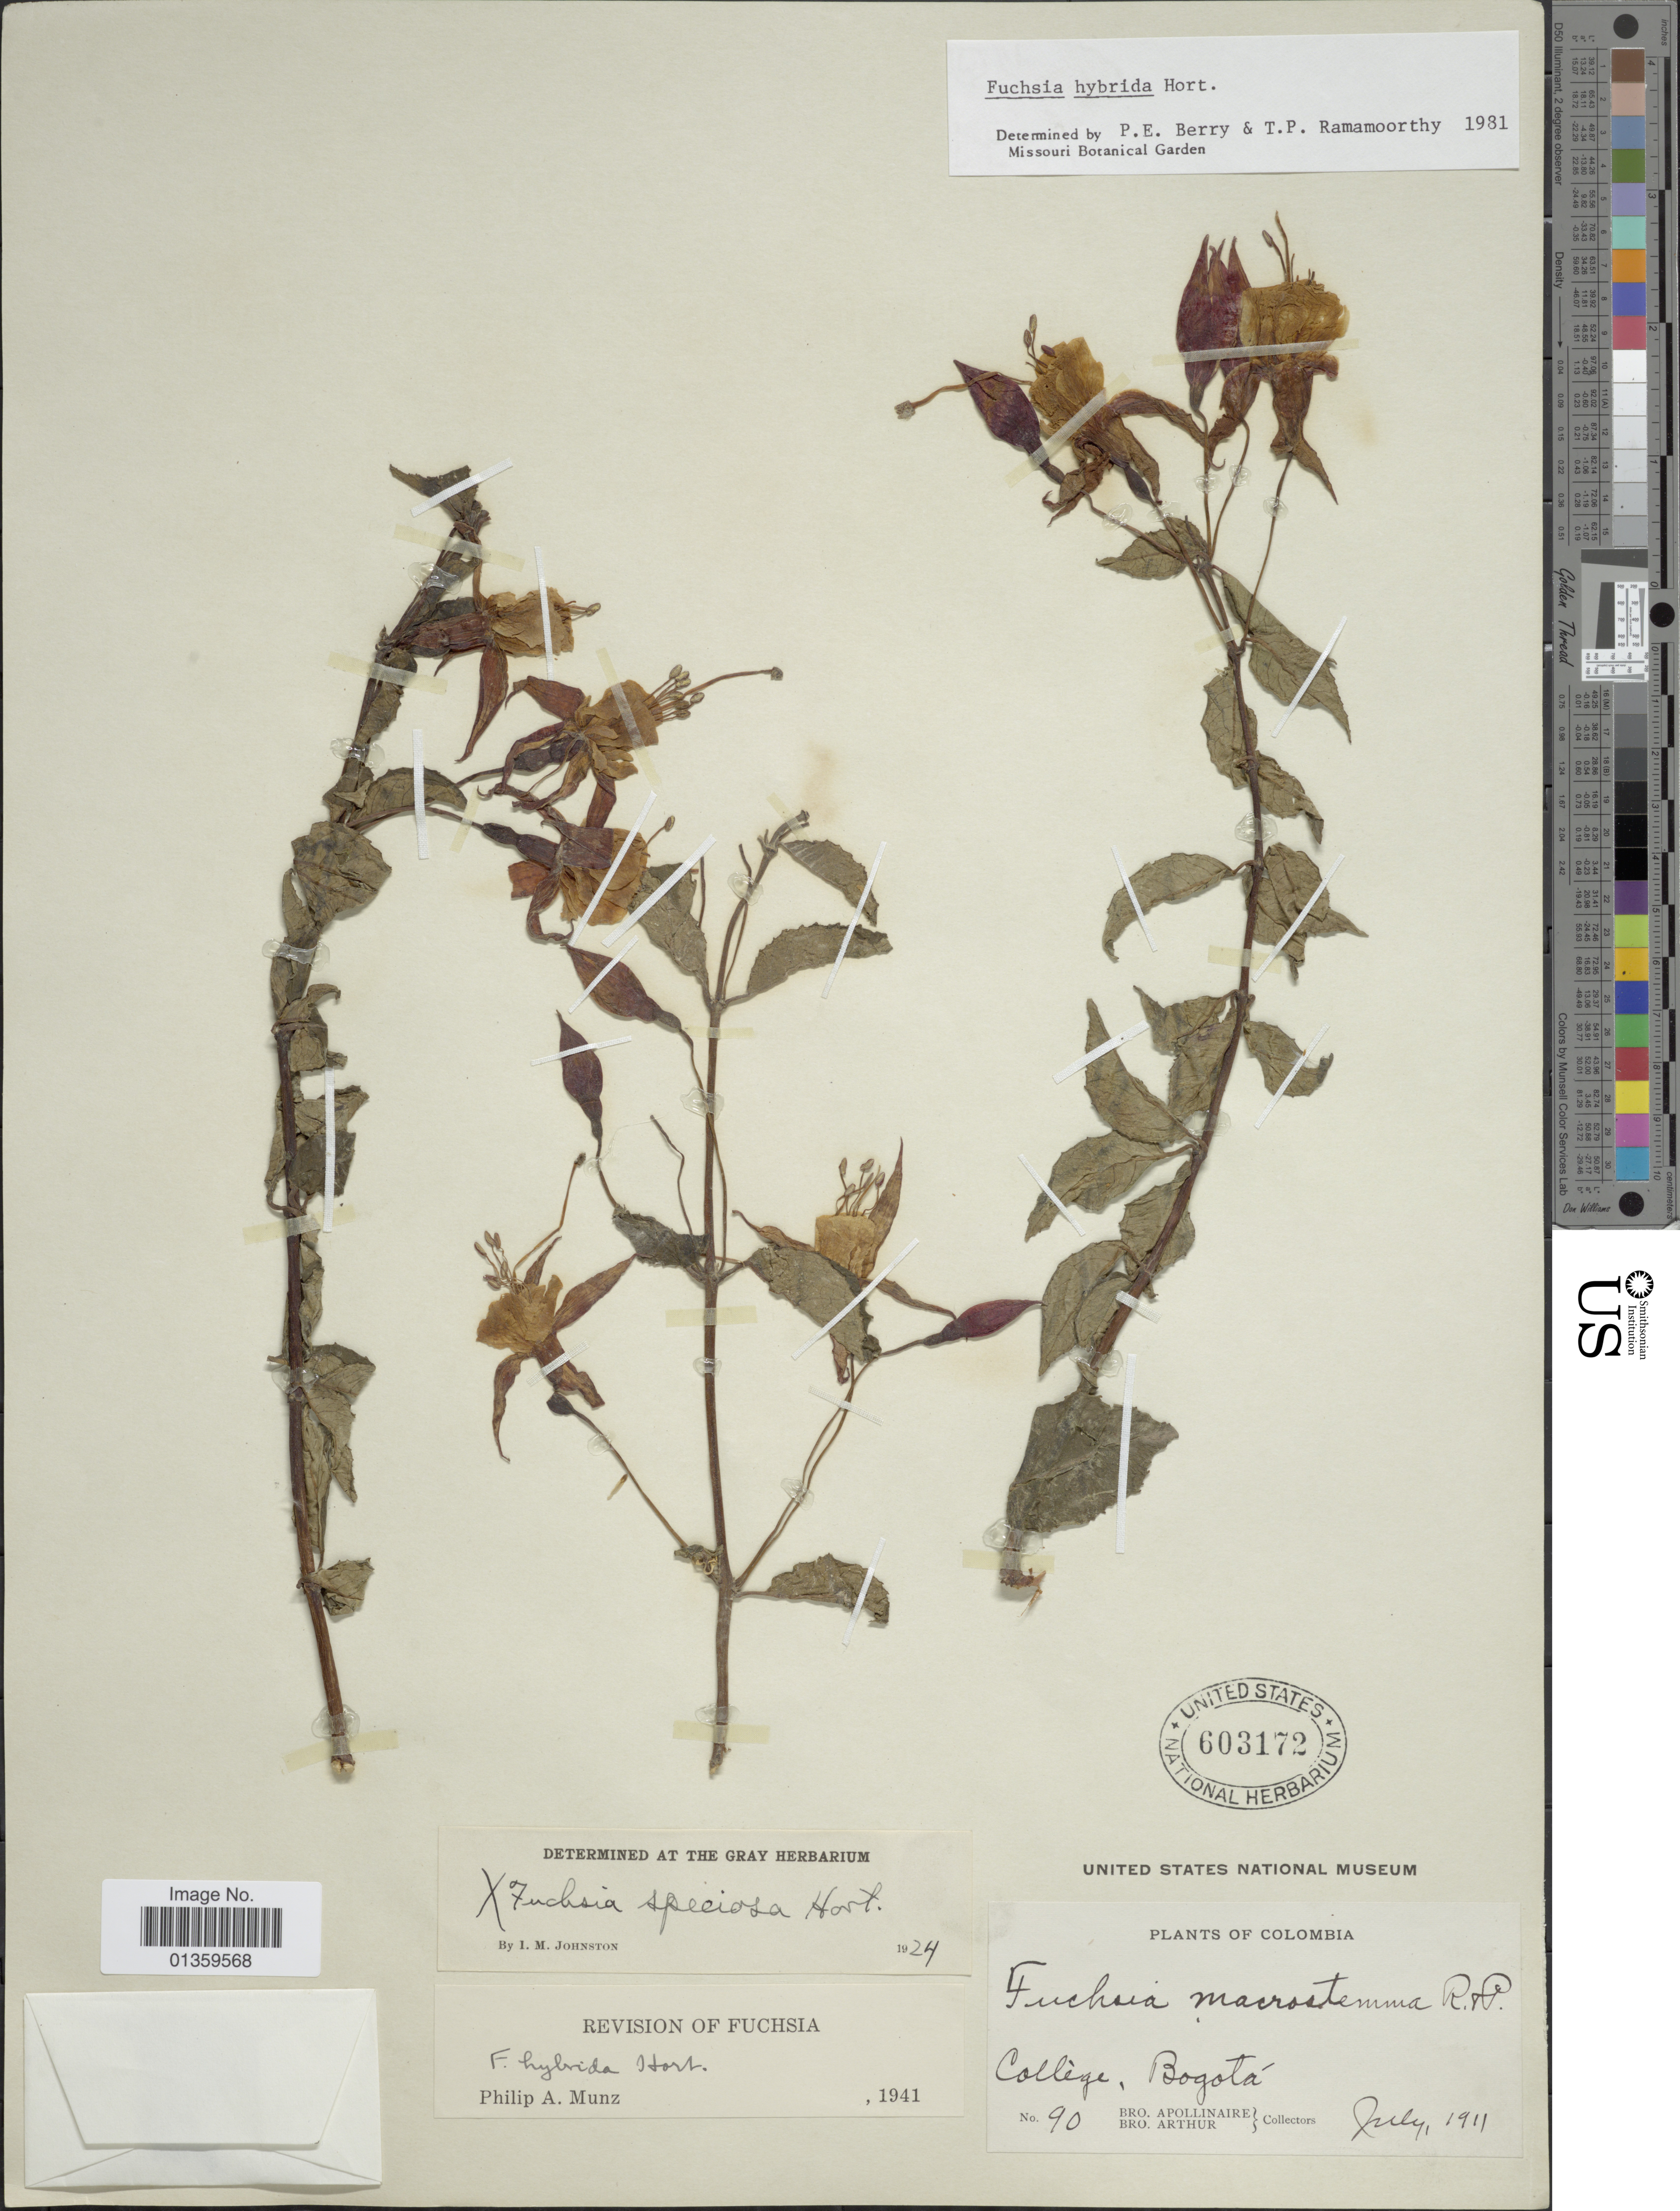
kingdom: Plantae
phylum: Tracheophyta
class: Magnoliopsida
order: Myrtales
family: Onagraceae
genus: Fuchsia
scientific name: Fuchsia x hybrida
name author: Hort.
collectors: Bro. Apollinaire & Bro. Arthur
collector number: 90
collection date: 1911-07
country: Colombia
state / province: Bogota D.C.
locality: Collège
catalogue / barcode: US 603172